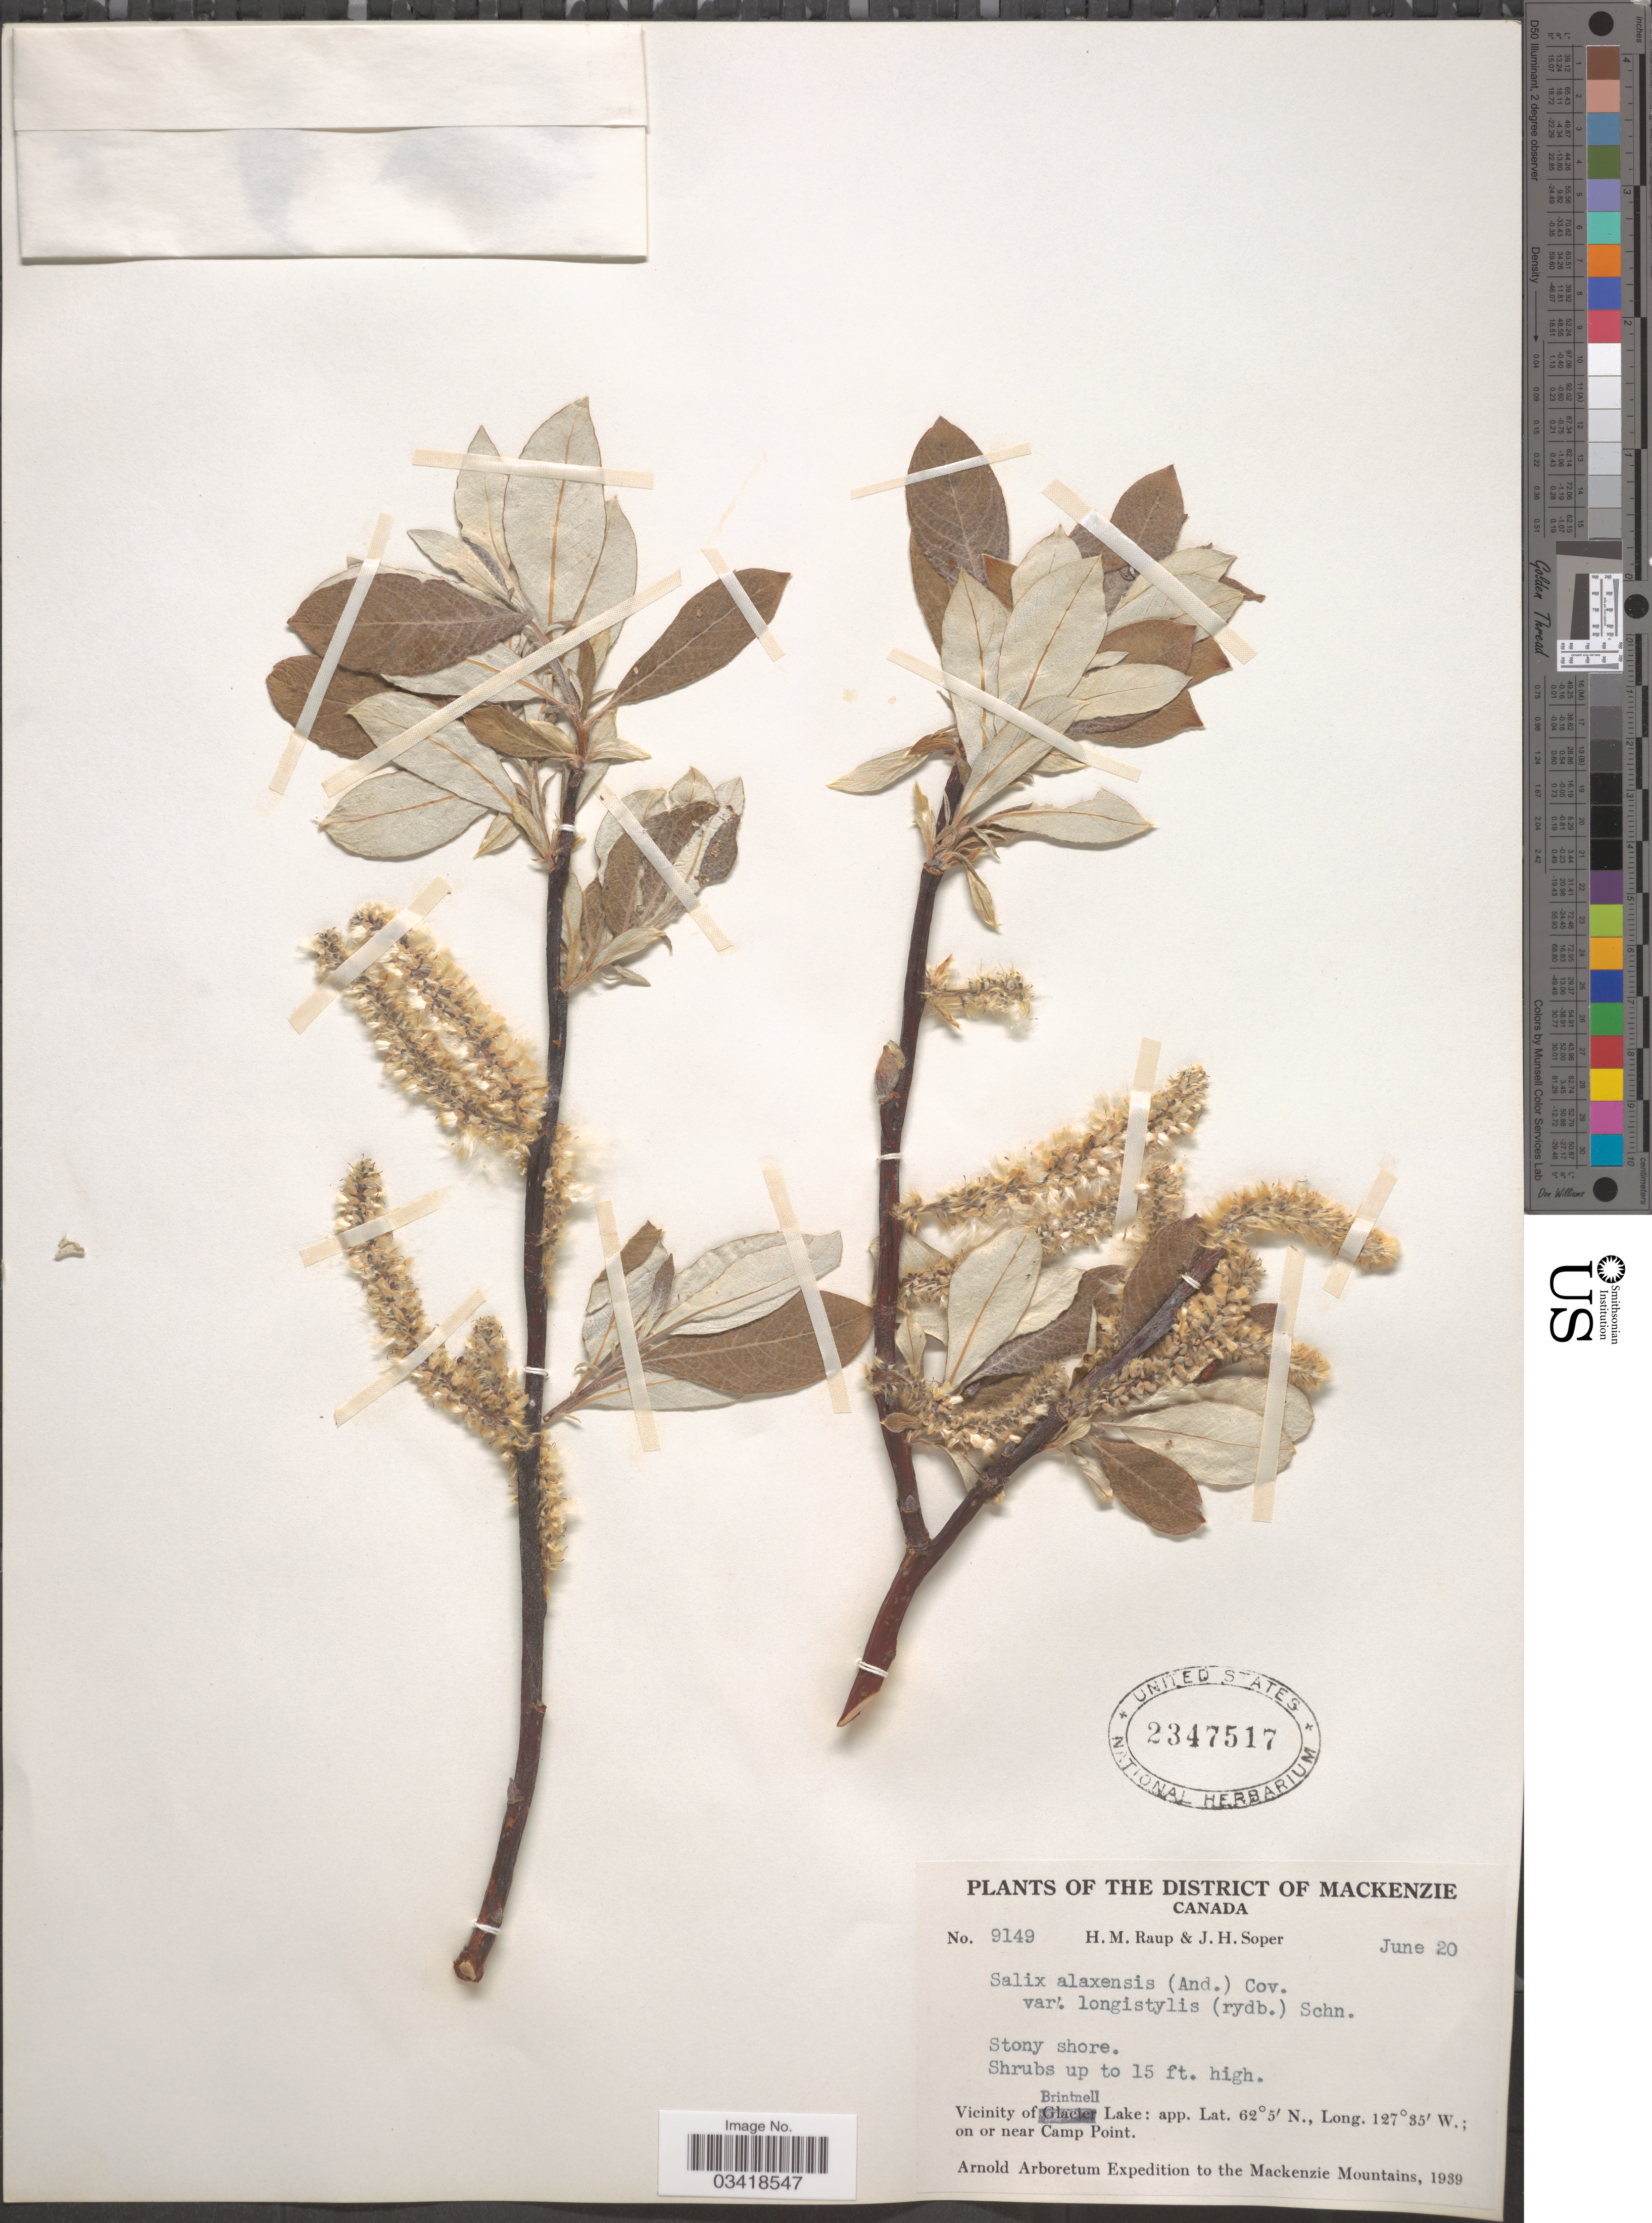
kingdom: Plantae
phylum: Tracheophyta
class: Magnoliopsida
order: Malpighiales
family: Salicaceae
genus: Salix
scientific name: Salix alaxensis var. longistylis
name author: (Rydb.) C.K. Schneid.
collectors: H. Raup & J. H. Soper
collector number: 9149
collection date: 1939-06-30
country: Canada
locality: District of Mackenzie. Vicinity of Brintnell Lake: on or near Camp Point. Mackenzie Mountains.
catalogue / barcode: US 2347517